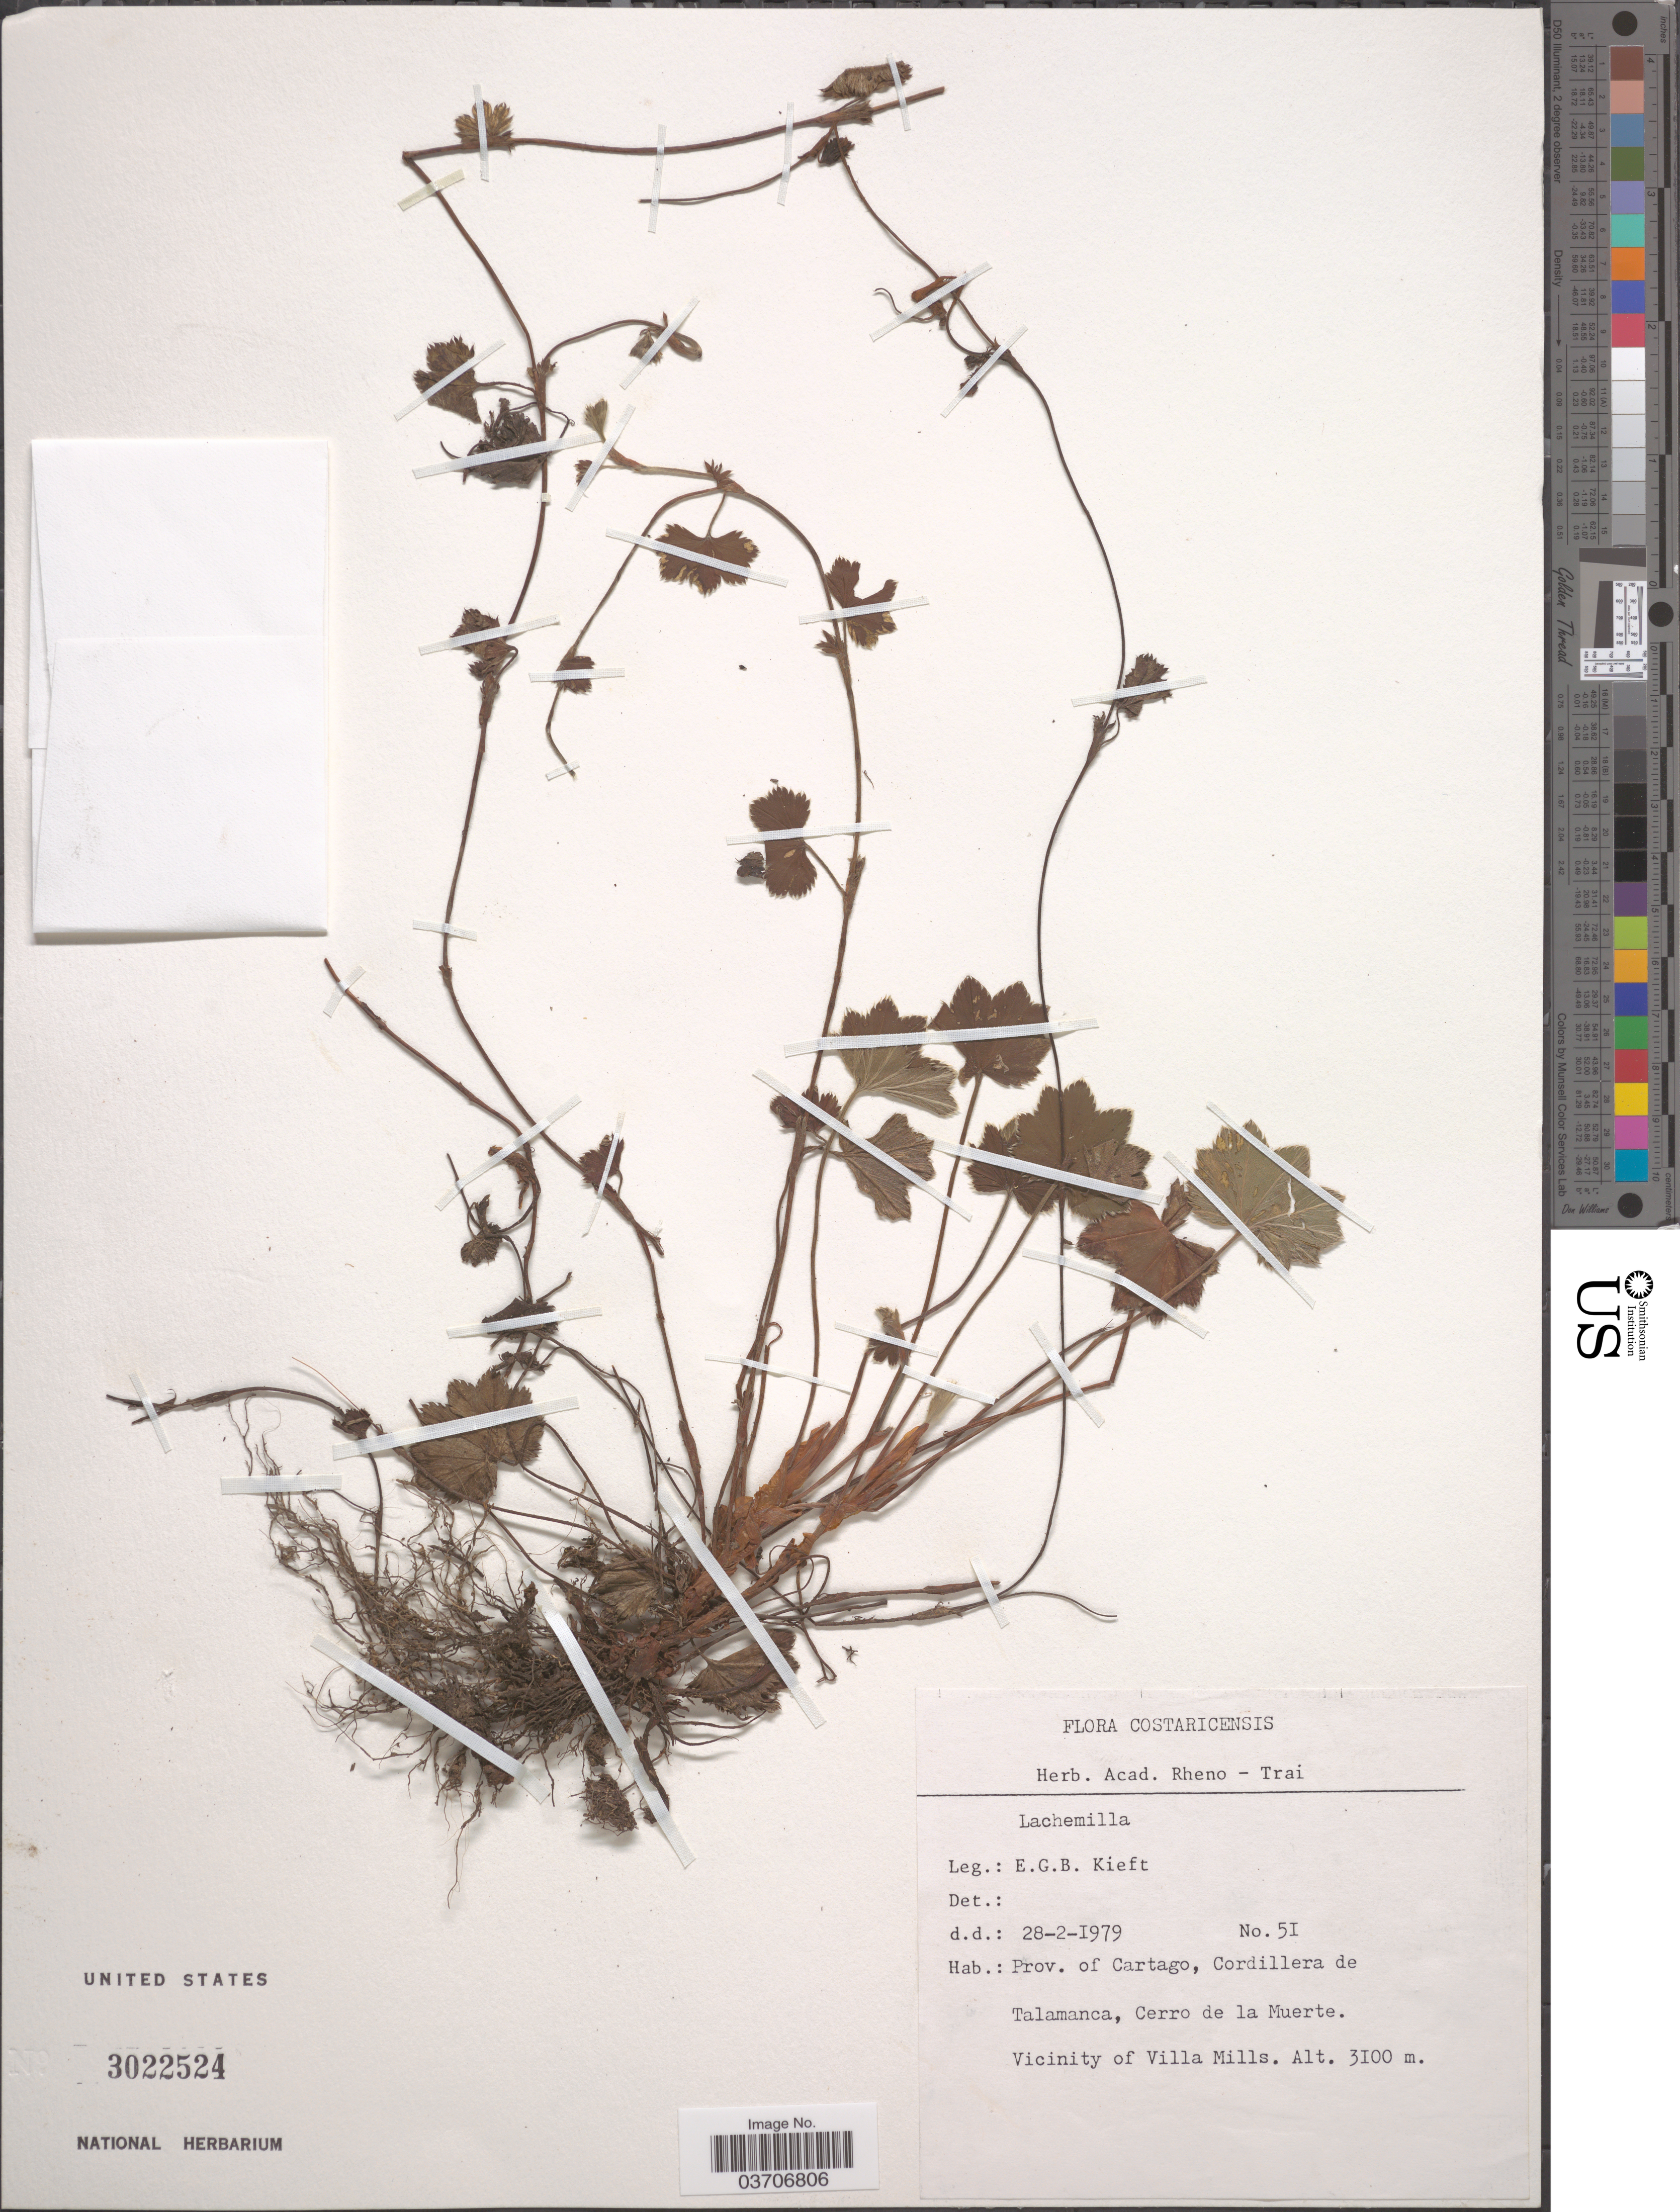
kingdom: Plantae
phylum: Tracheophyta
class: Magnoliopsida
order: Rosales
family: Rosaceae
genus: Lachemilla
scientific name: Lachemilla sp.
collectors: E. Kieft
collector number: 51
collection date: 1979-02-28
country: Costa Rica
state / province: Cartago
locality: Cordillera de Talamanca, Cerro de la Muerte. Vicinity of Villa Mills.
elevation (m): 3100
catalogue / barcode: US 3022524